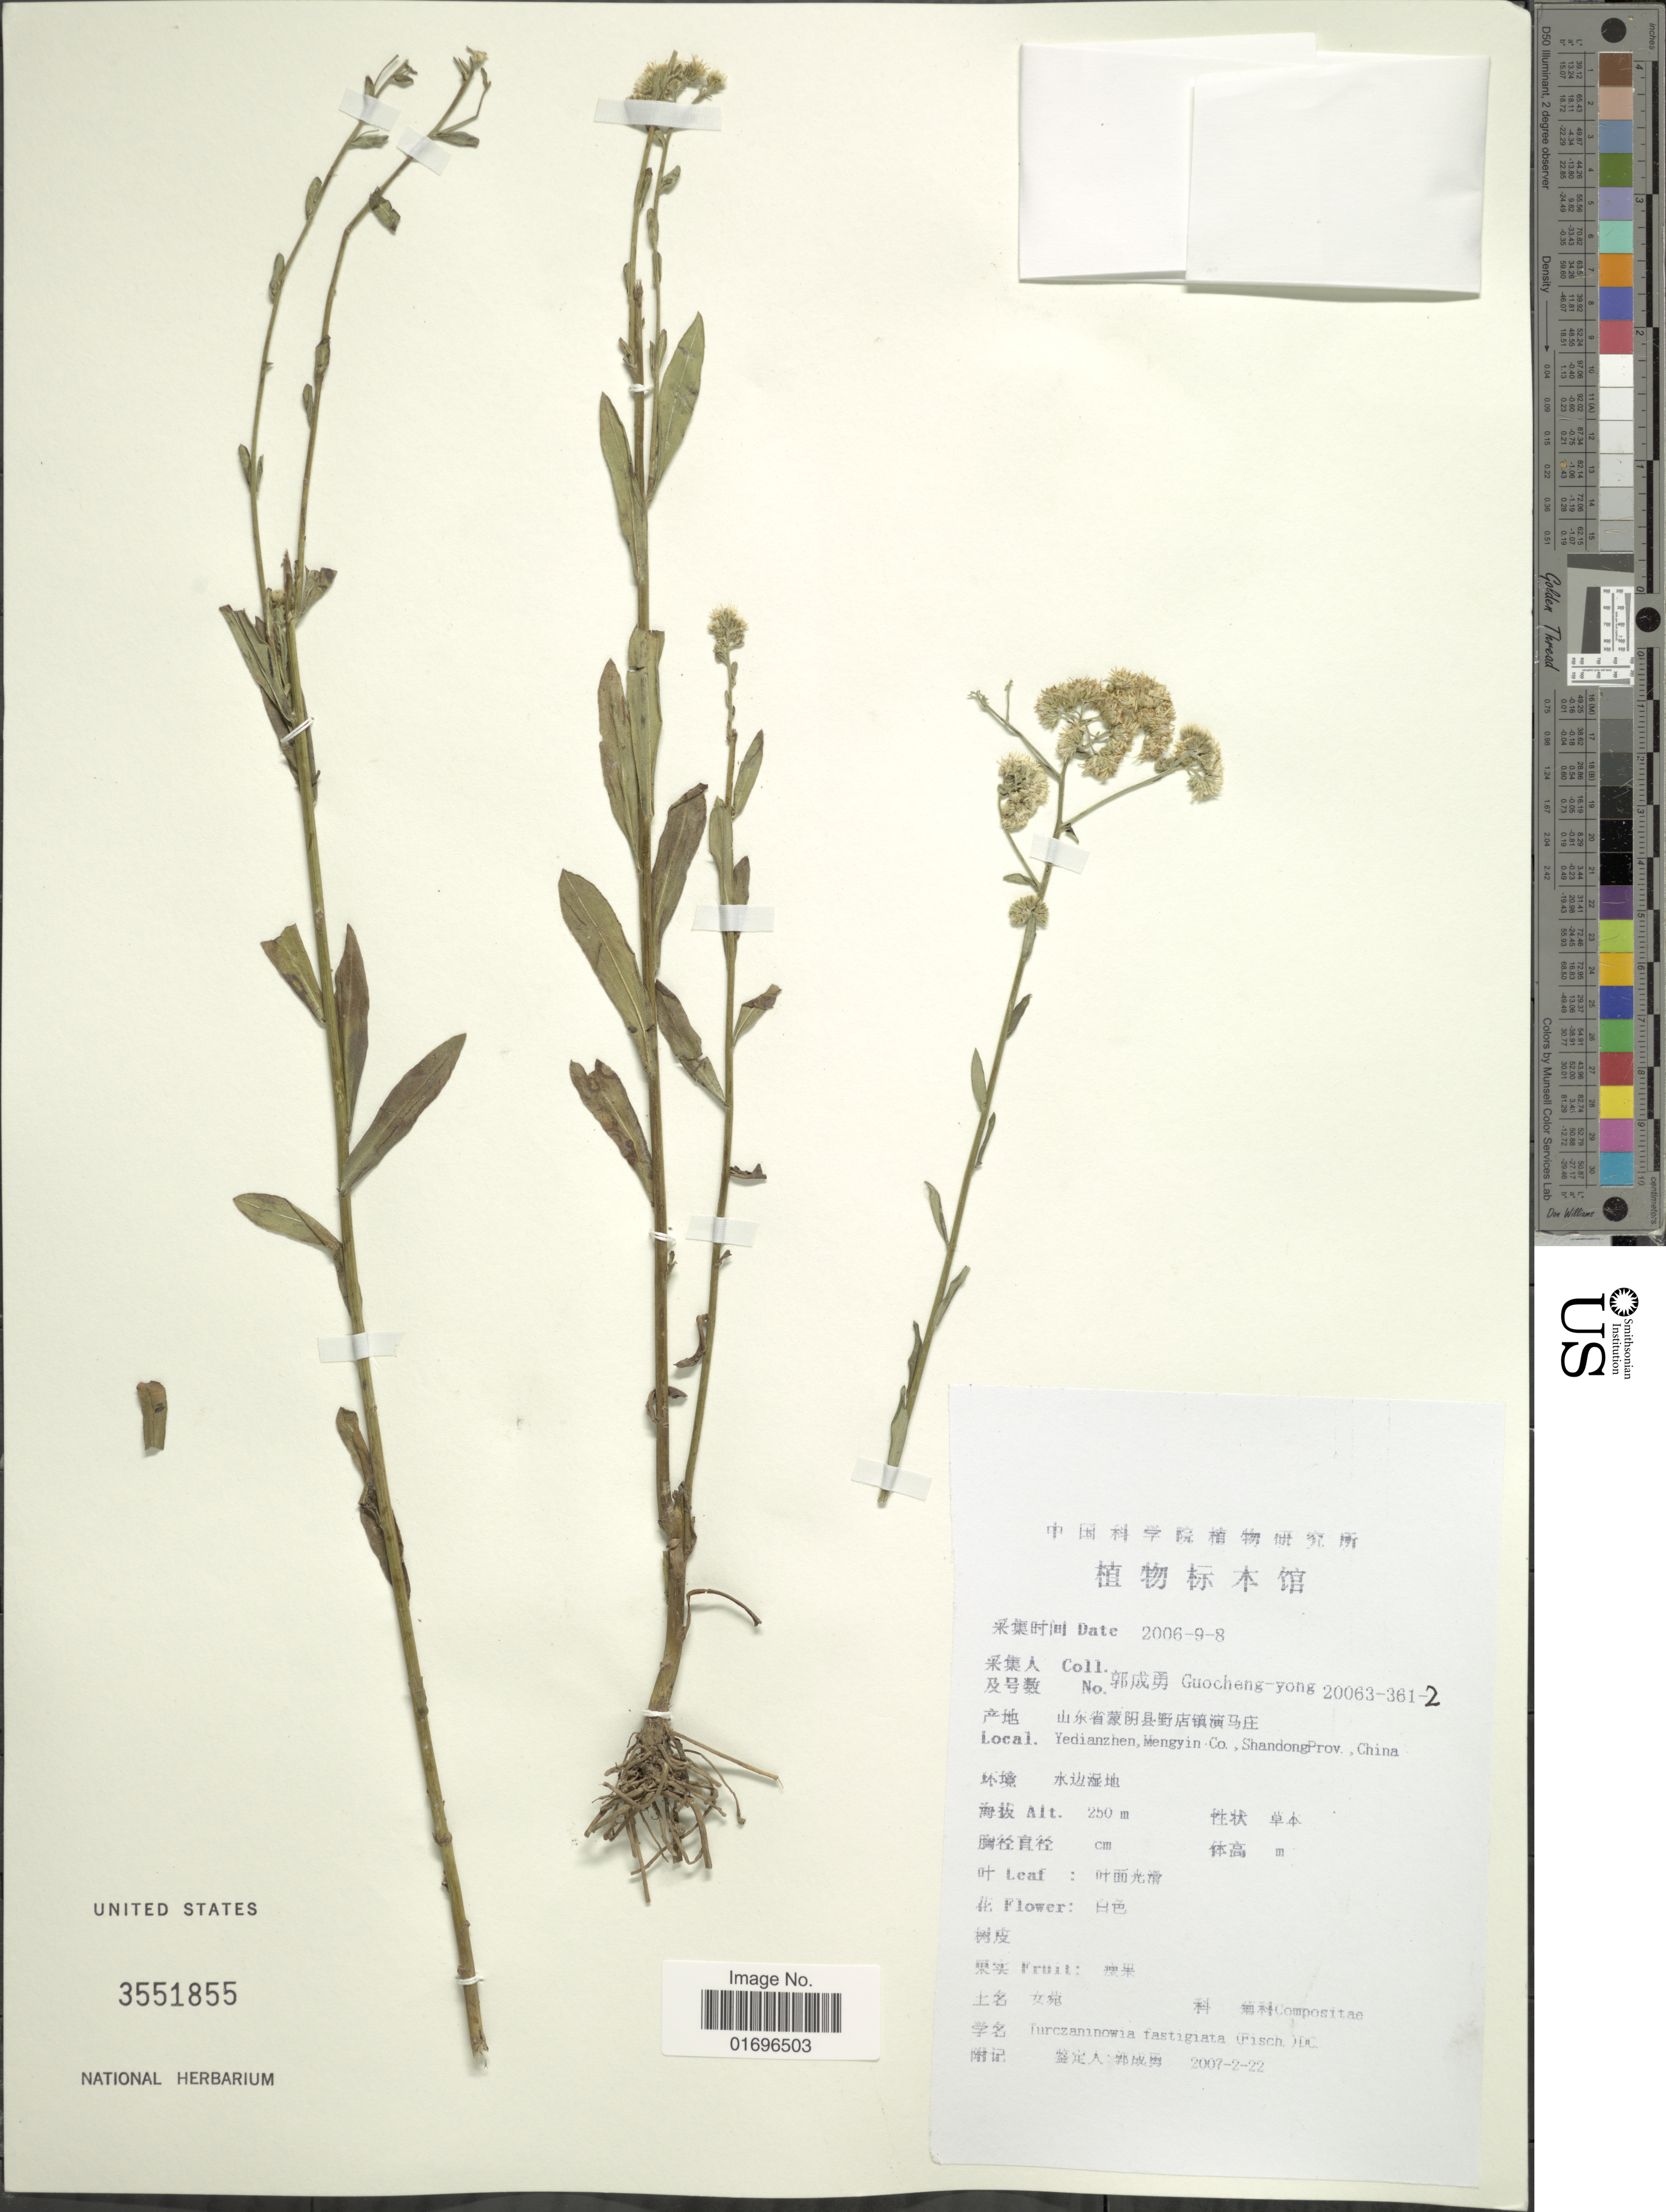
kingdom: Plantae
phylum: Tracheophyta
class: Magnoliopsida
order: Asterales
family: Asteraceae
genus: Aster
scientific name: Aster fastigiatus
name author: Fisch.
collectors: Guo cheng-yong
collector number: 20063-361-2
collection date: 2006-09-08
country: China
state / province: Shandong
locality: Yedianzhen, Mengyin Co., Shandong Prov.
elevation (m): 250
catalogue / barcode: US 3551855